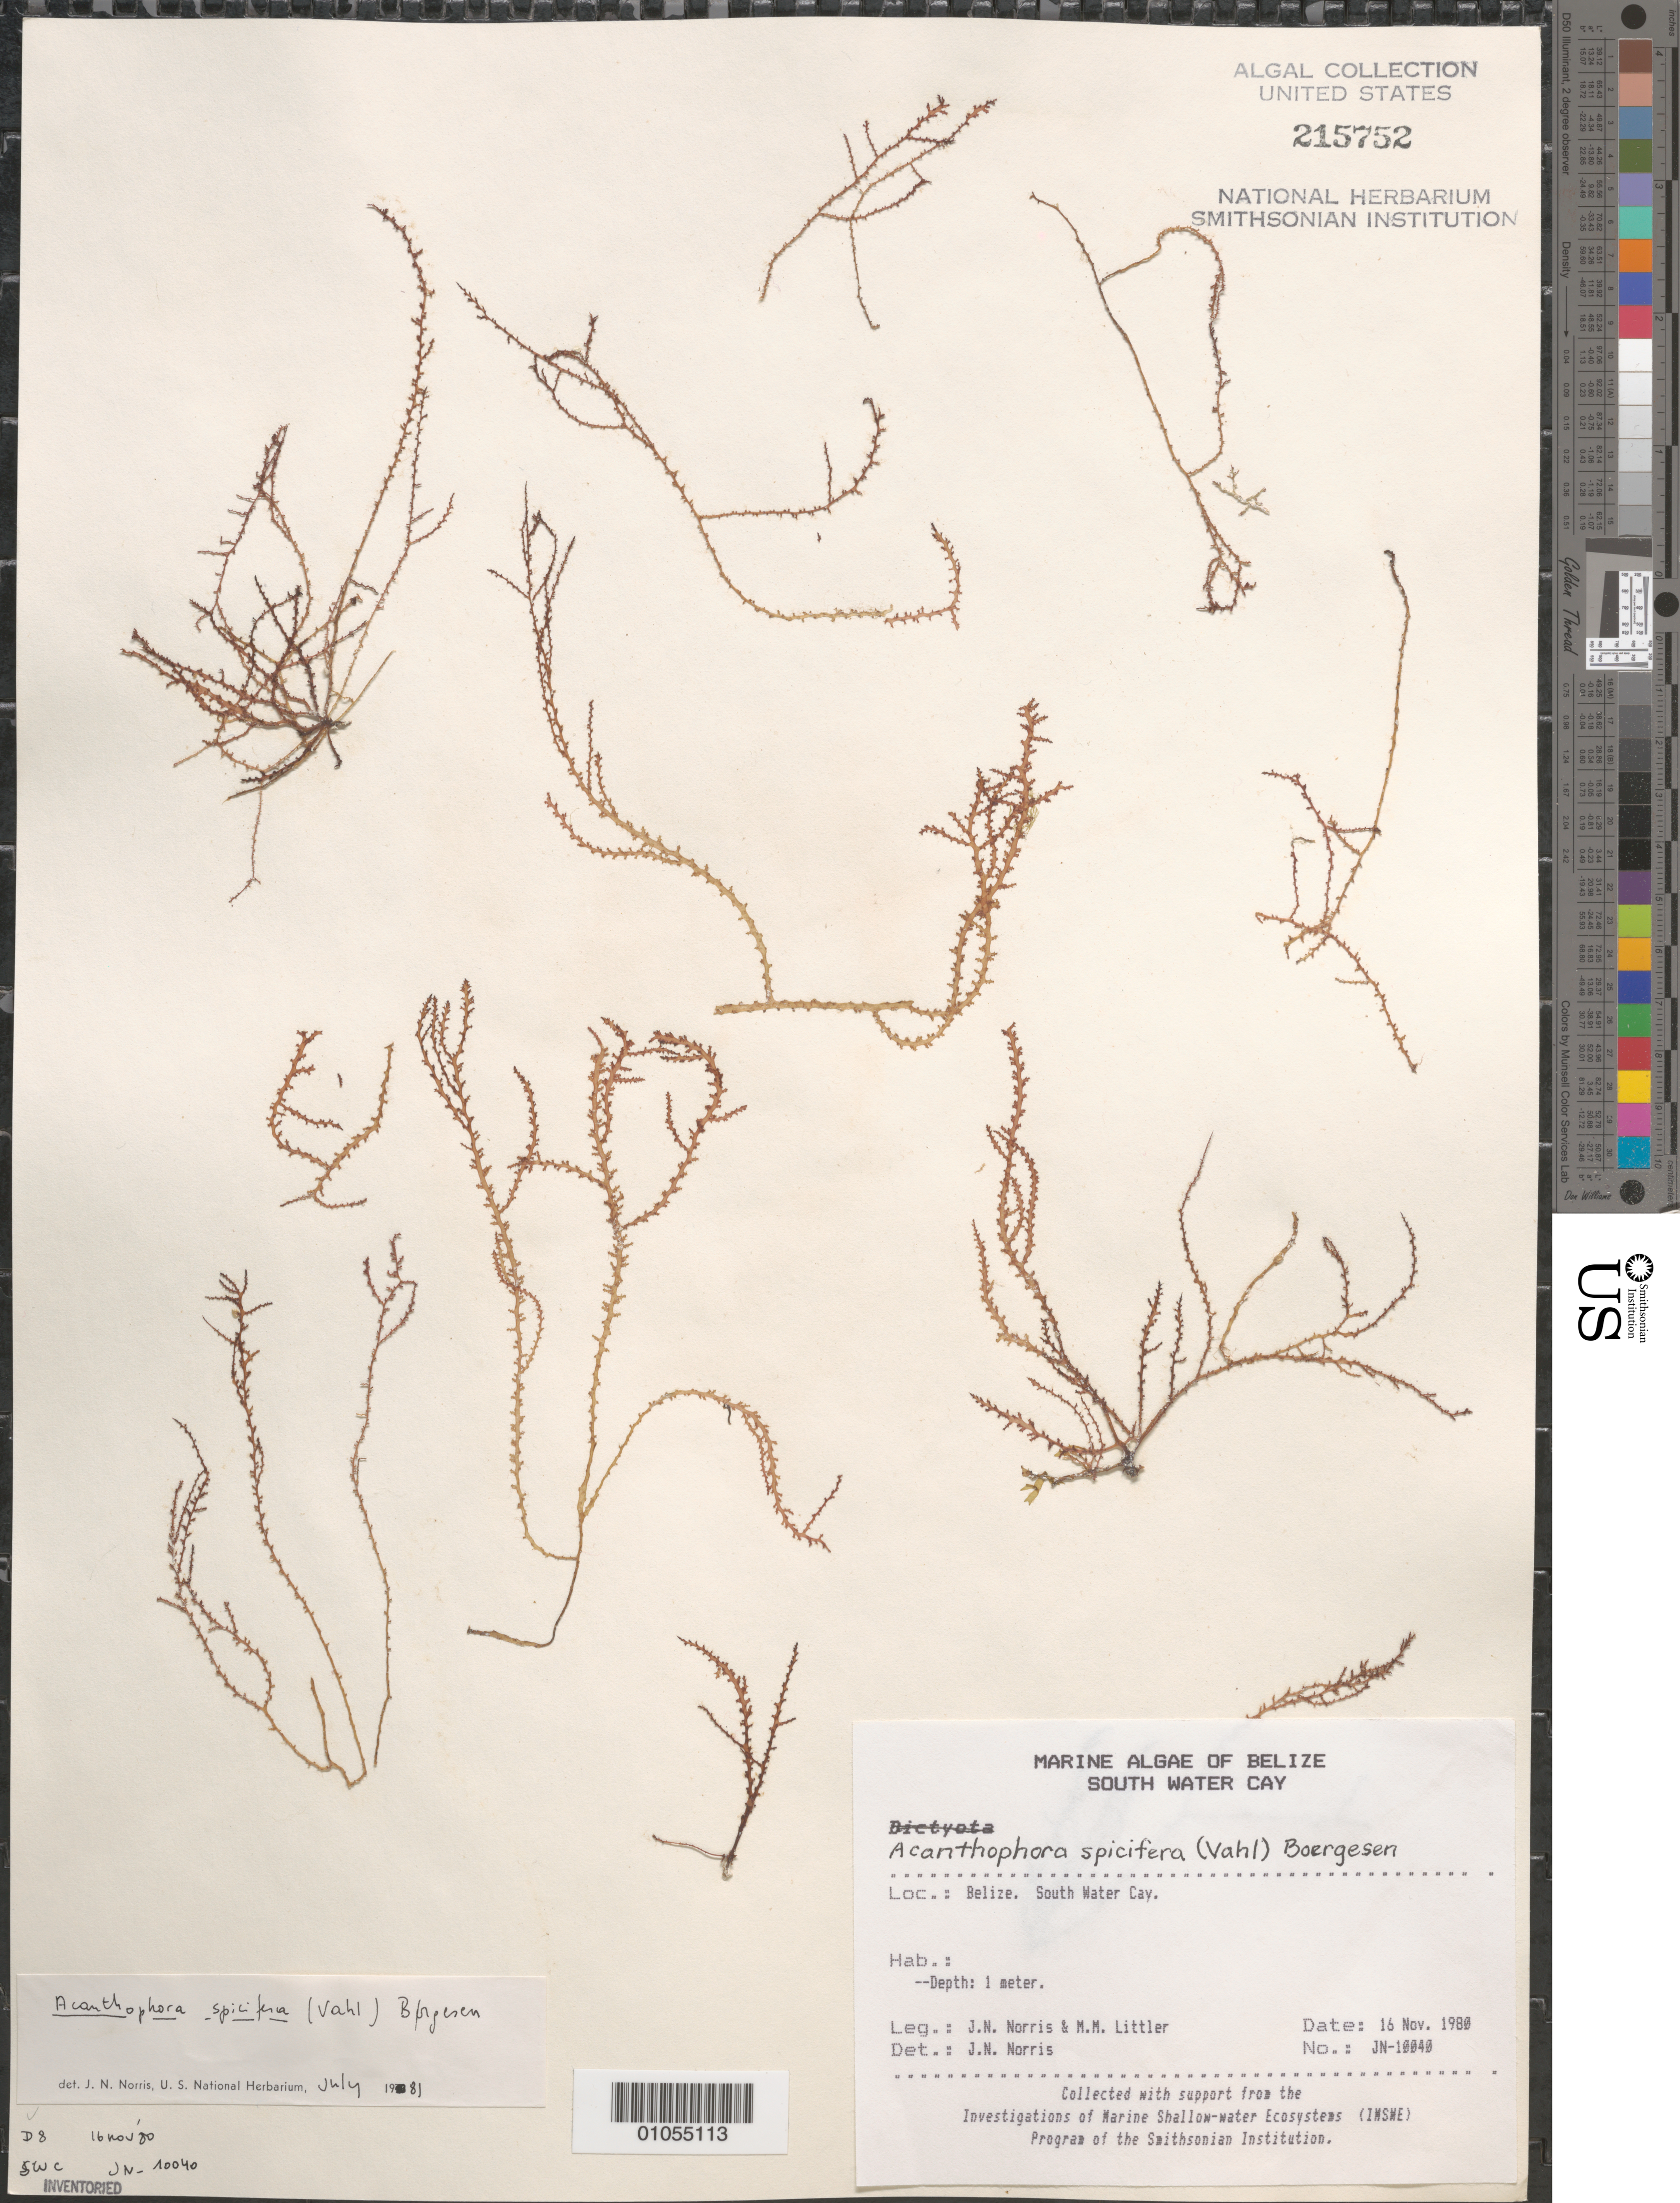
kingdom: Plantae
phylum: Rhodophyta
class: Florideophyceae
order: Ceramiales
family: Rhodomelaceae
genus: Acanthophora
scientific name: Acanthophora spicifera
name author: (Vahl) Børgesen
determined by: Norris, James N.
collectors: J. N. Norris & M. M. Littler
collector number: JN-10040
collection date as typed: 16 Nov 1980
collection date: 1980-11-16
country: Belize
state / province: Stann Creek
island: South Water Cay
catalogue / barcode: US 215752